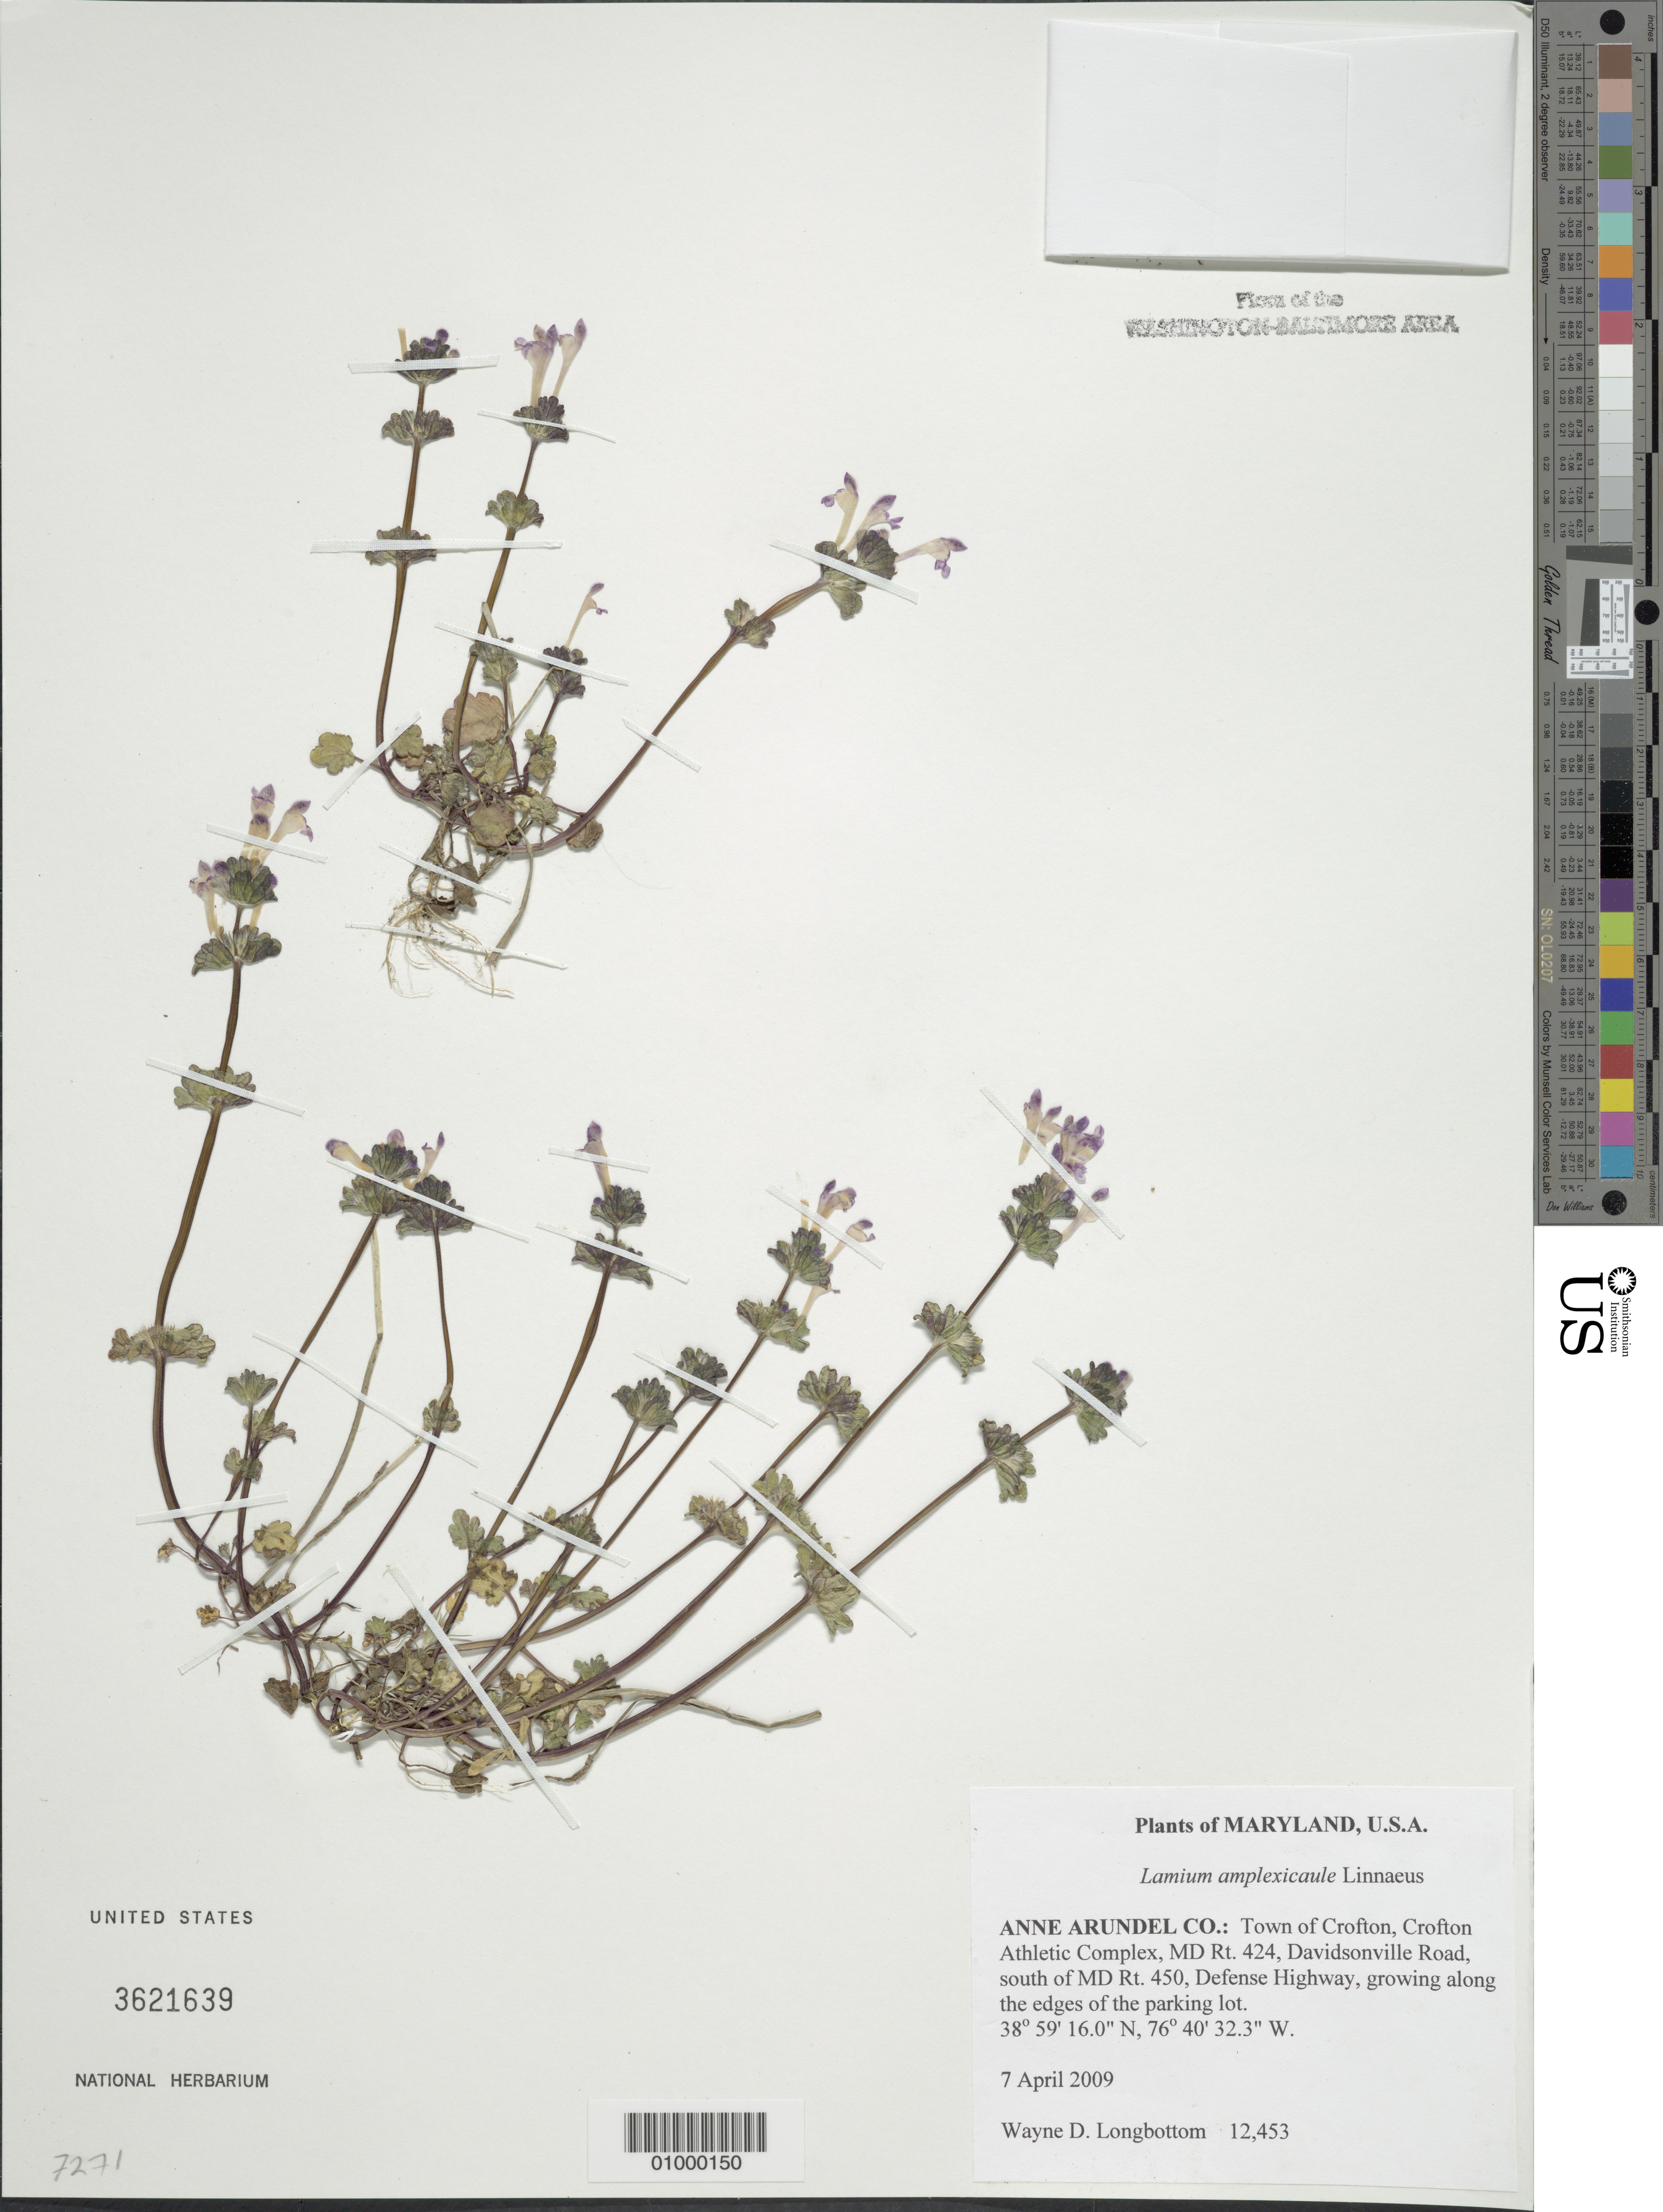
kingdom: Plantae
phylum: Tracheophyta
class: Magnoliopsida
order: Lamiales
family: Lamiaceae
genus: Lamium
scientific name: Lamium amplexicaule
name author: L.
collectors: W. D. Longbottom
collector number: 12453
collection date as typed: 7 April 2009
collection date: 2009-04-07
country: United States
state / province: Maryland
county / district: Anne Arundel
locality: Town of Crofton, Crofton Athletic Complex, MD Rt. 424, Davidsonville Road, south of MD Rt. 450, Defense Highway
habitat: growing along the edges of the parking lot.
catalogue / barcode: US 3621639